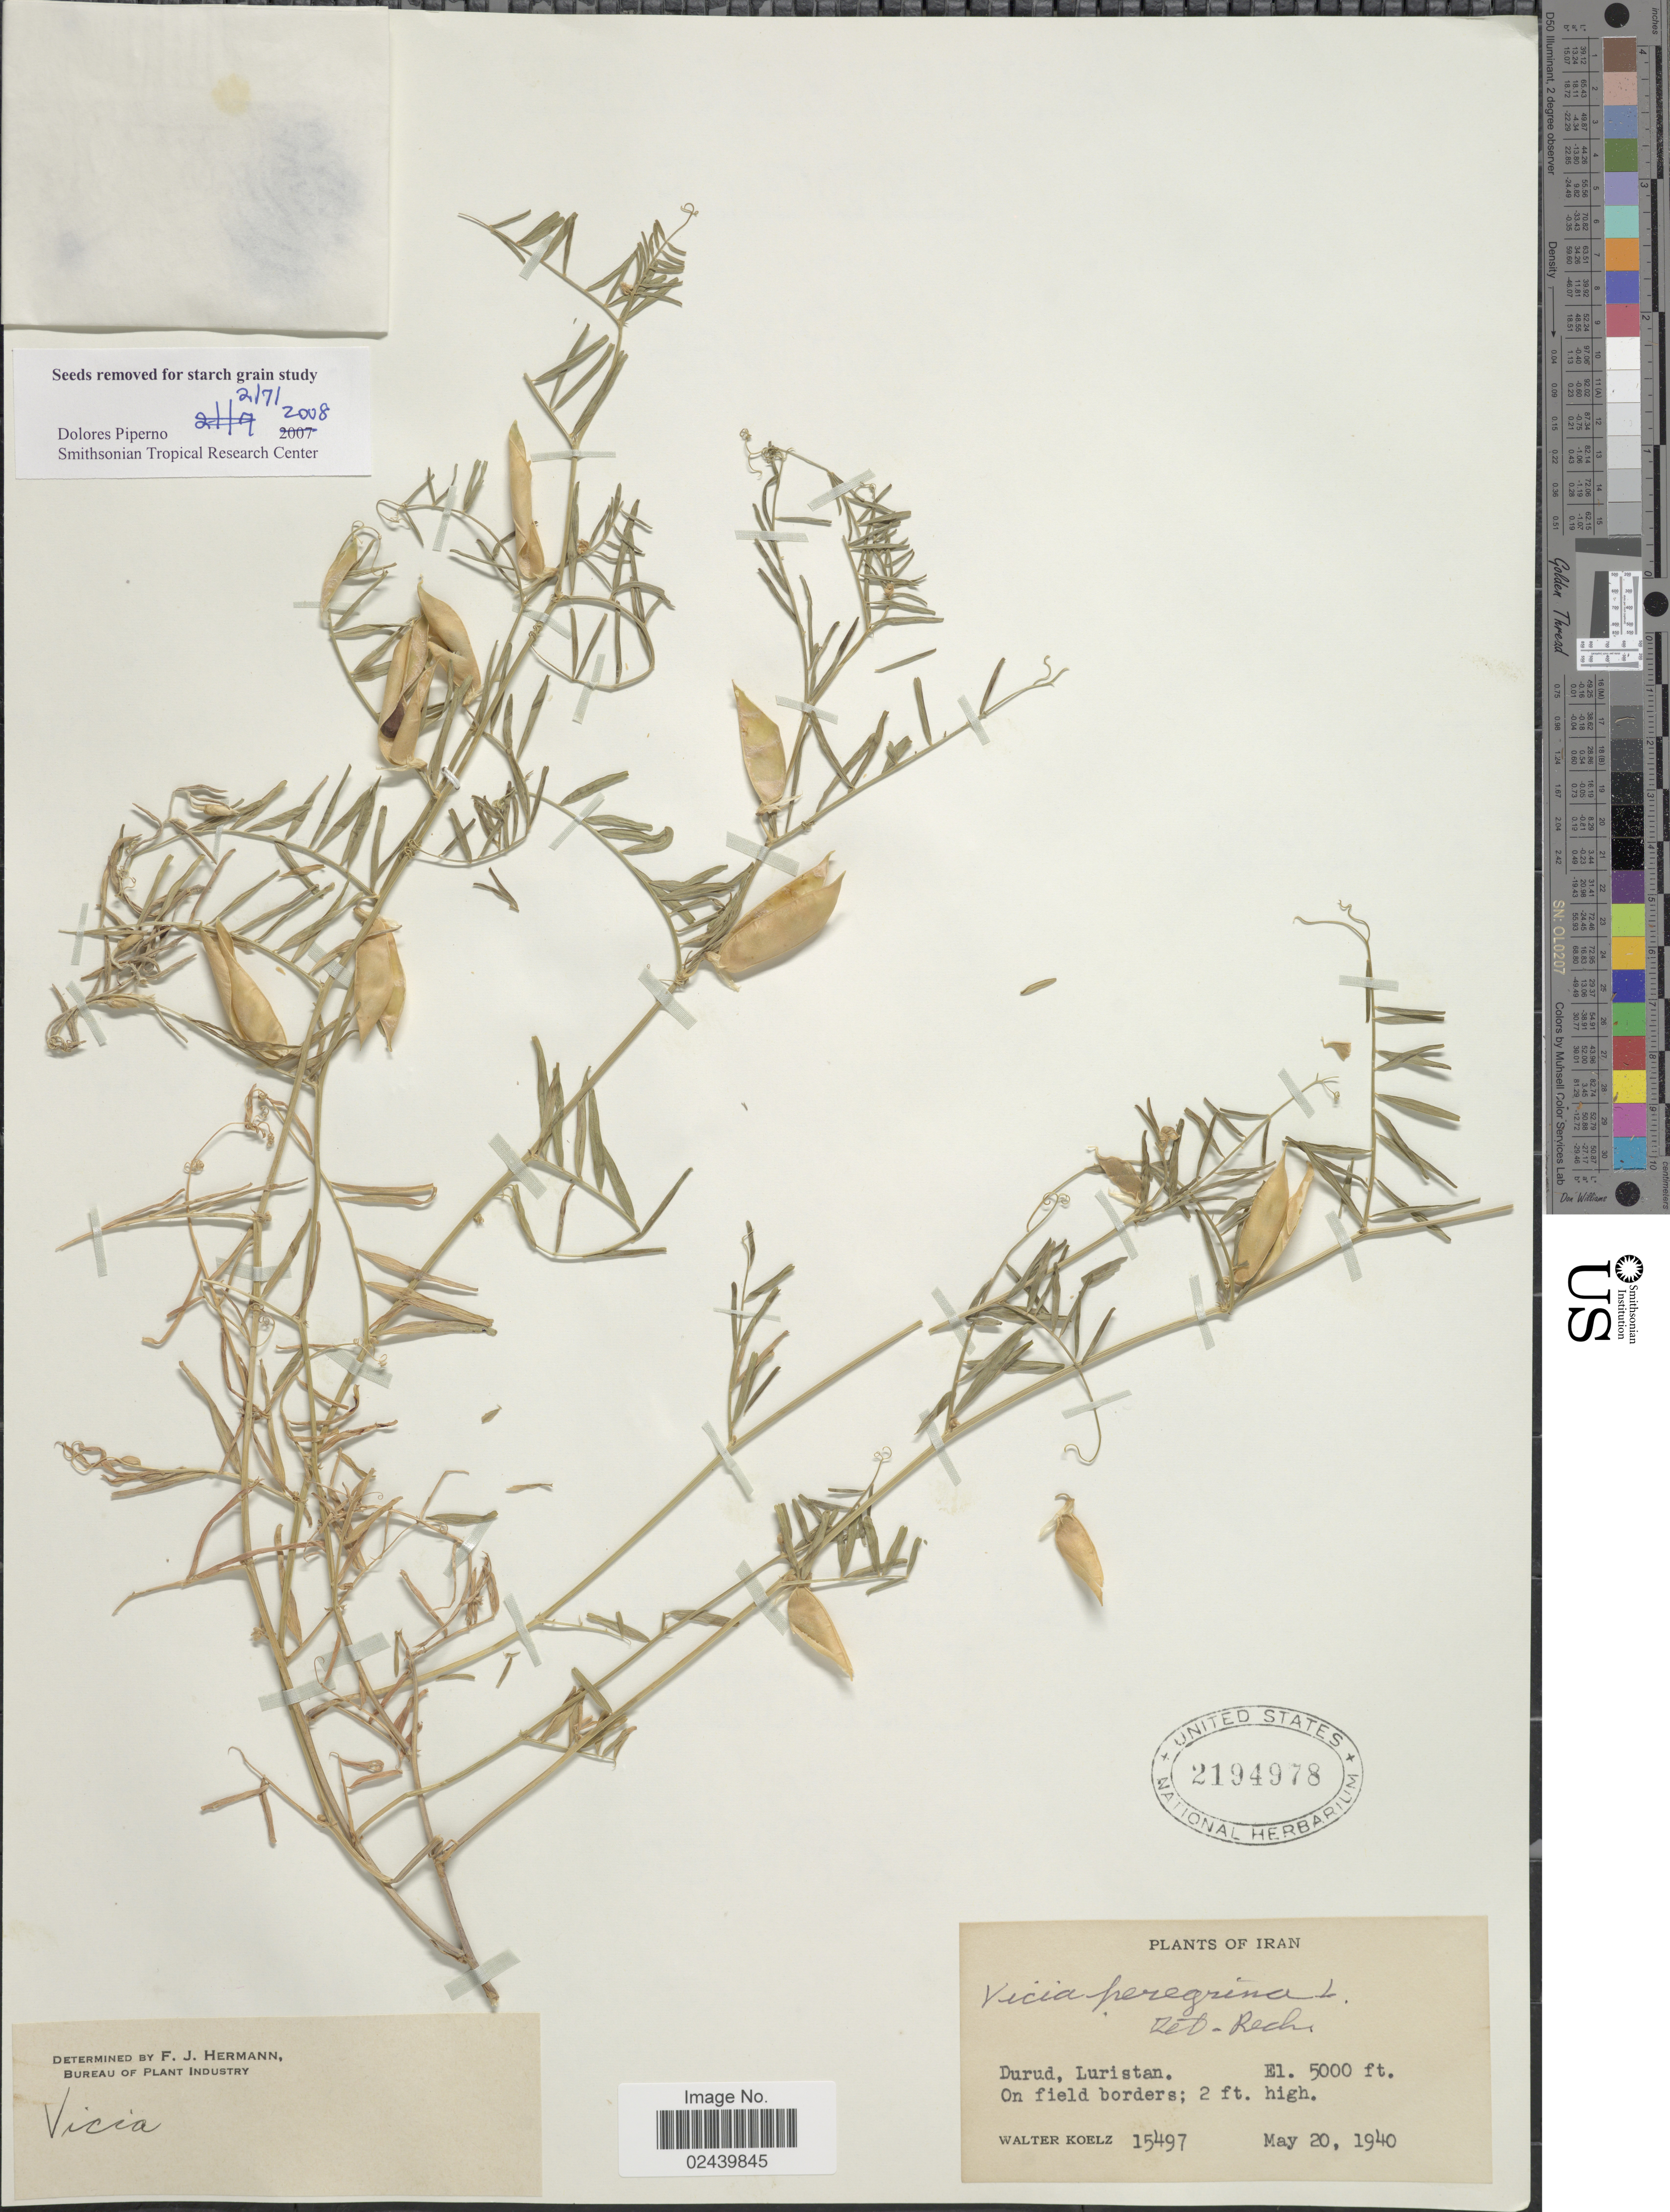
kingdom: Plantae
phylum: Tracheophyta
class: Magnoliopsida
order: Fabales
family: Fabaceae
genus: Vicia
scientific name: Vicia peregrina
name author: L.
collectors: W. N. Koelz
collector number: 15497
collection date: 1940-05-20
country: Iran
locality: Durud, Luristan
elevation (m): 1524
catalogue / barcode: US 2194978